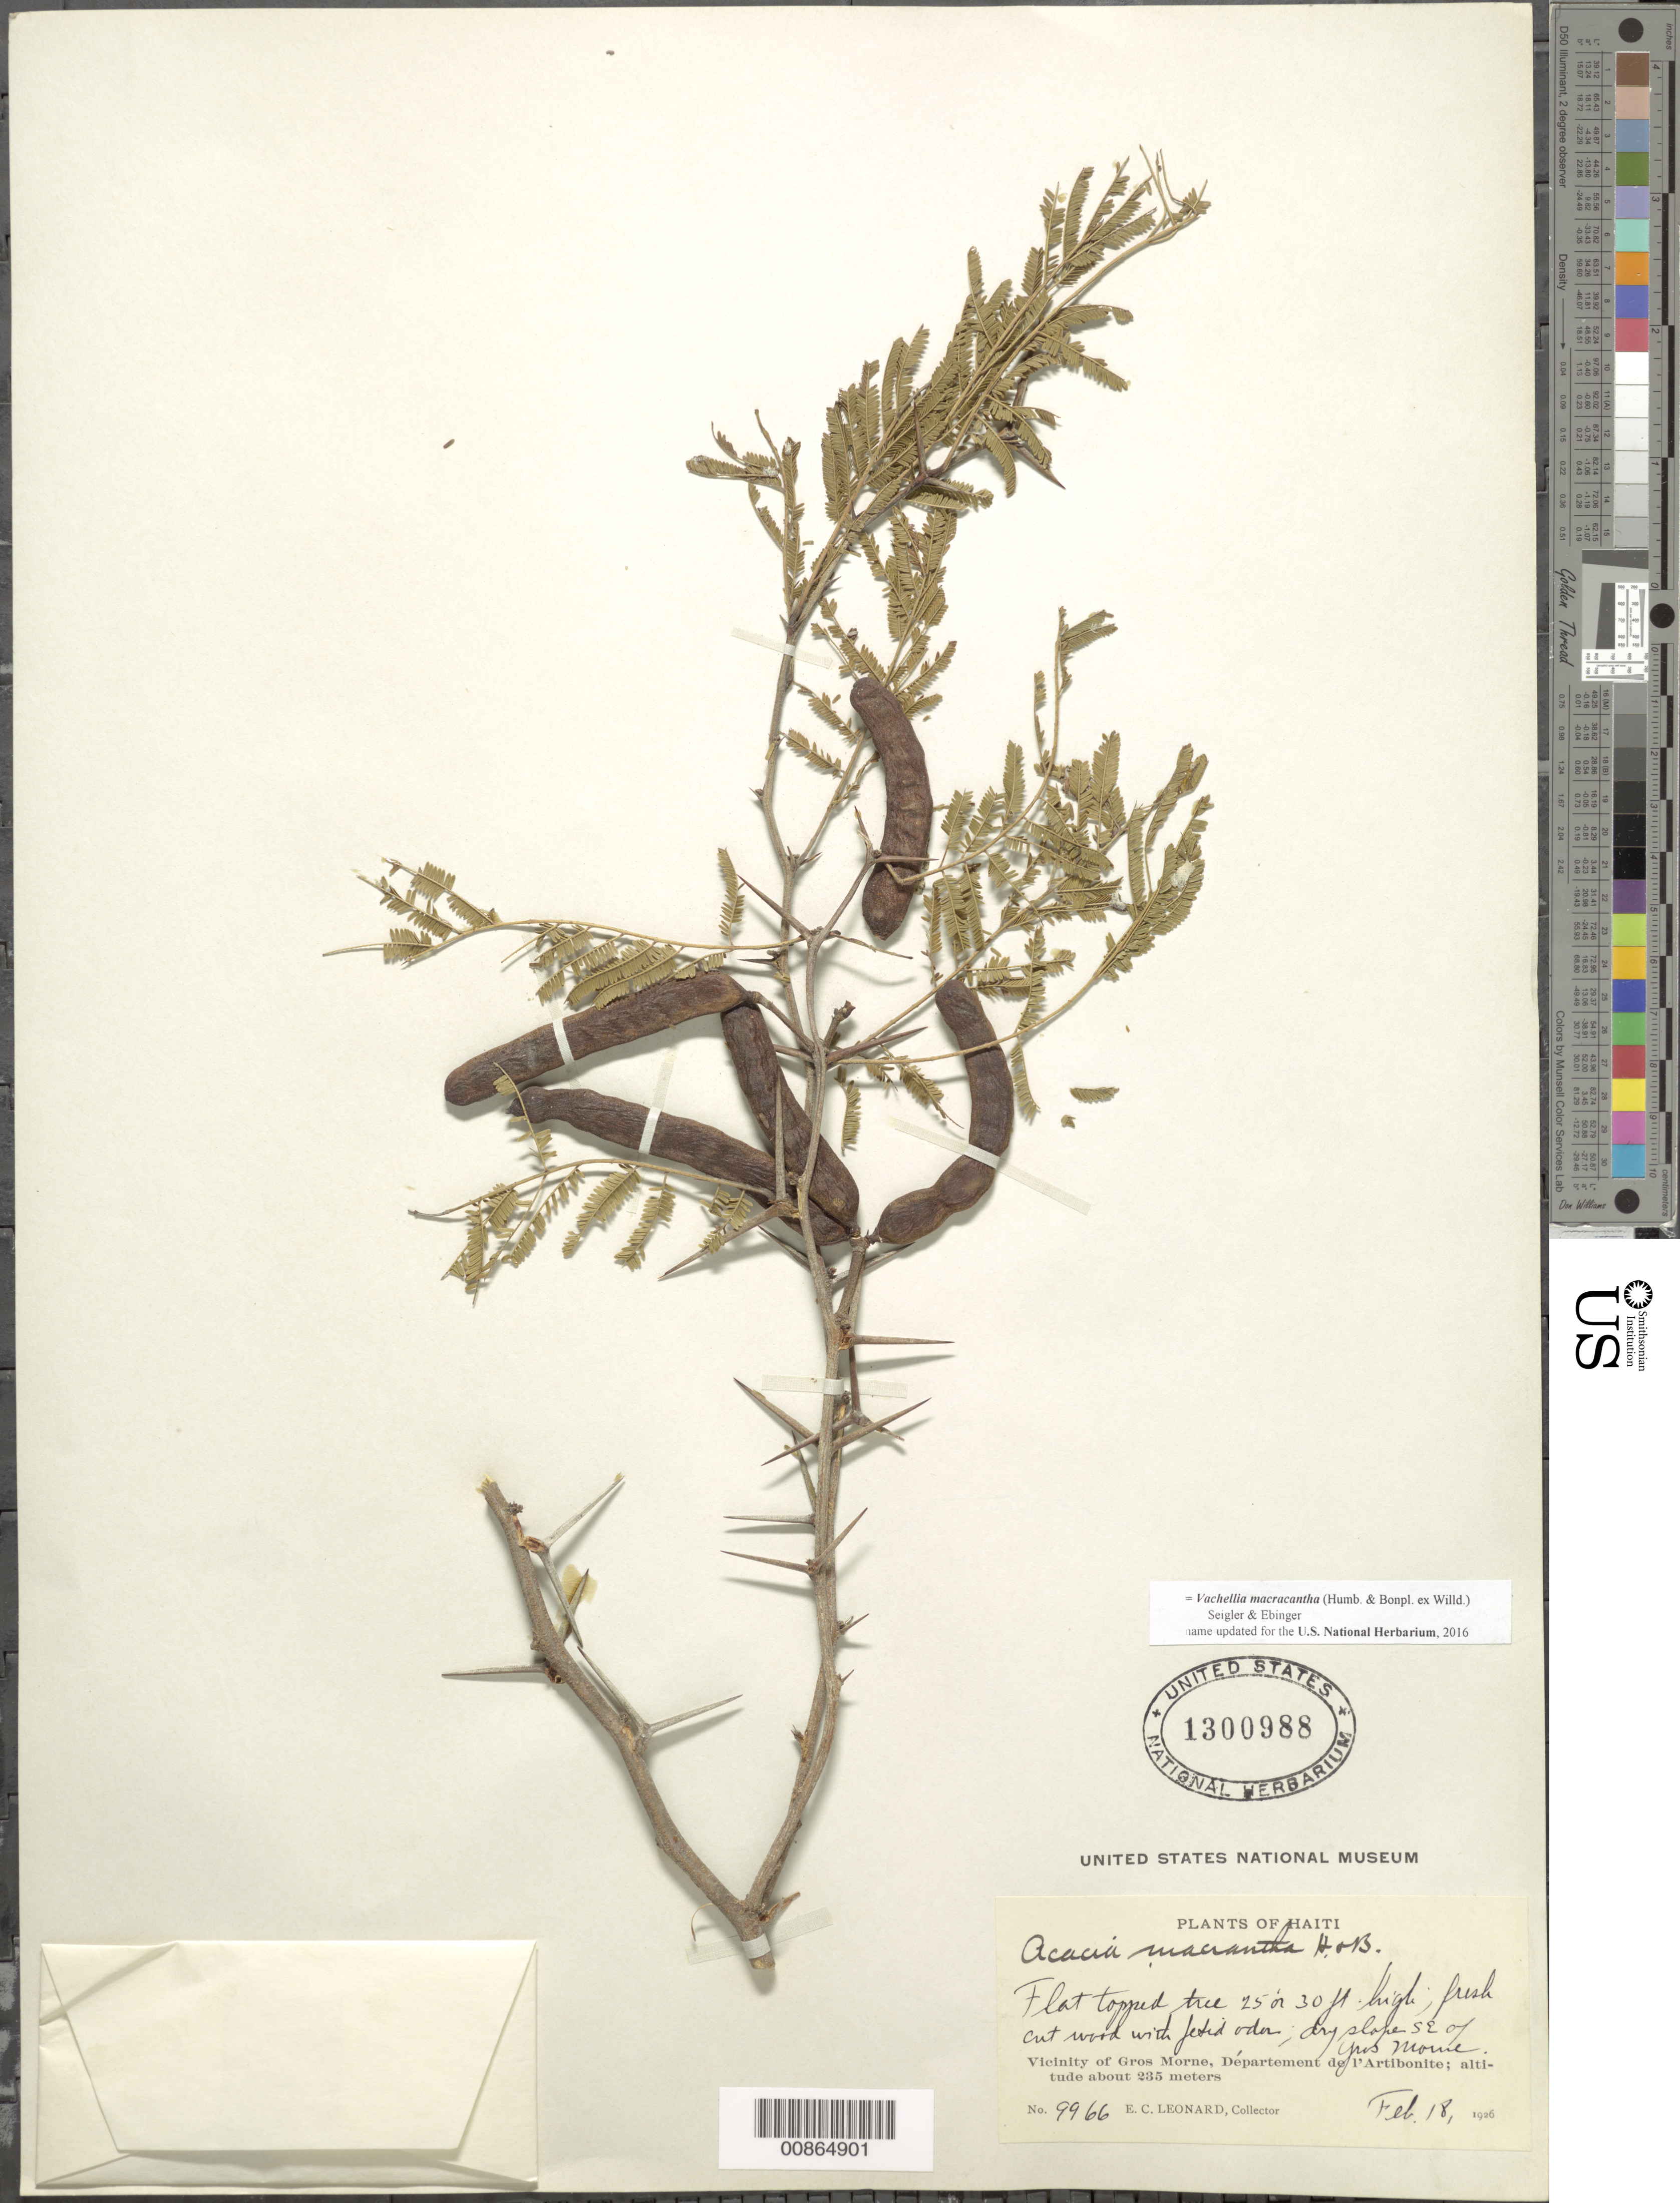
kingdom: Plantae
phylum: Tracheophyta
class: Magnoliopsida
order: Fabales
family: Fabaceae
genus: Vachellia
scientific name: Vachellia macracantha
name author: (Humb. & Bonpl. ex Willd.) Seigler & Ebinger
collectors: E. C. Leonard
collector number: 9966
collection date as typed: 18 Feb 1926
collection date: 1926-02-18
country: Haiti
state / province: Artibonite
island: Hispaniola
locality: SE of Gros Morne.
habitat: Dry slope.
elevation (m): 235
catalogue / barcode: US 1300988